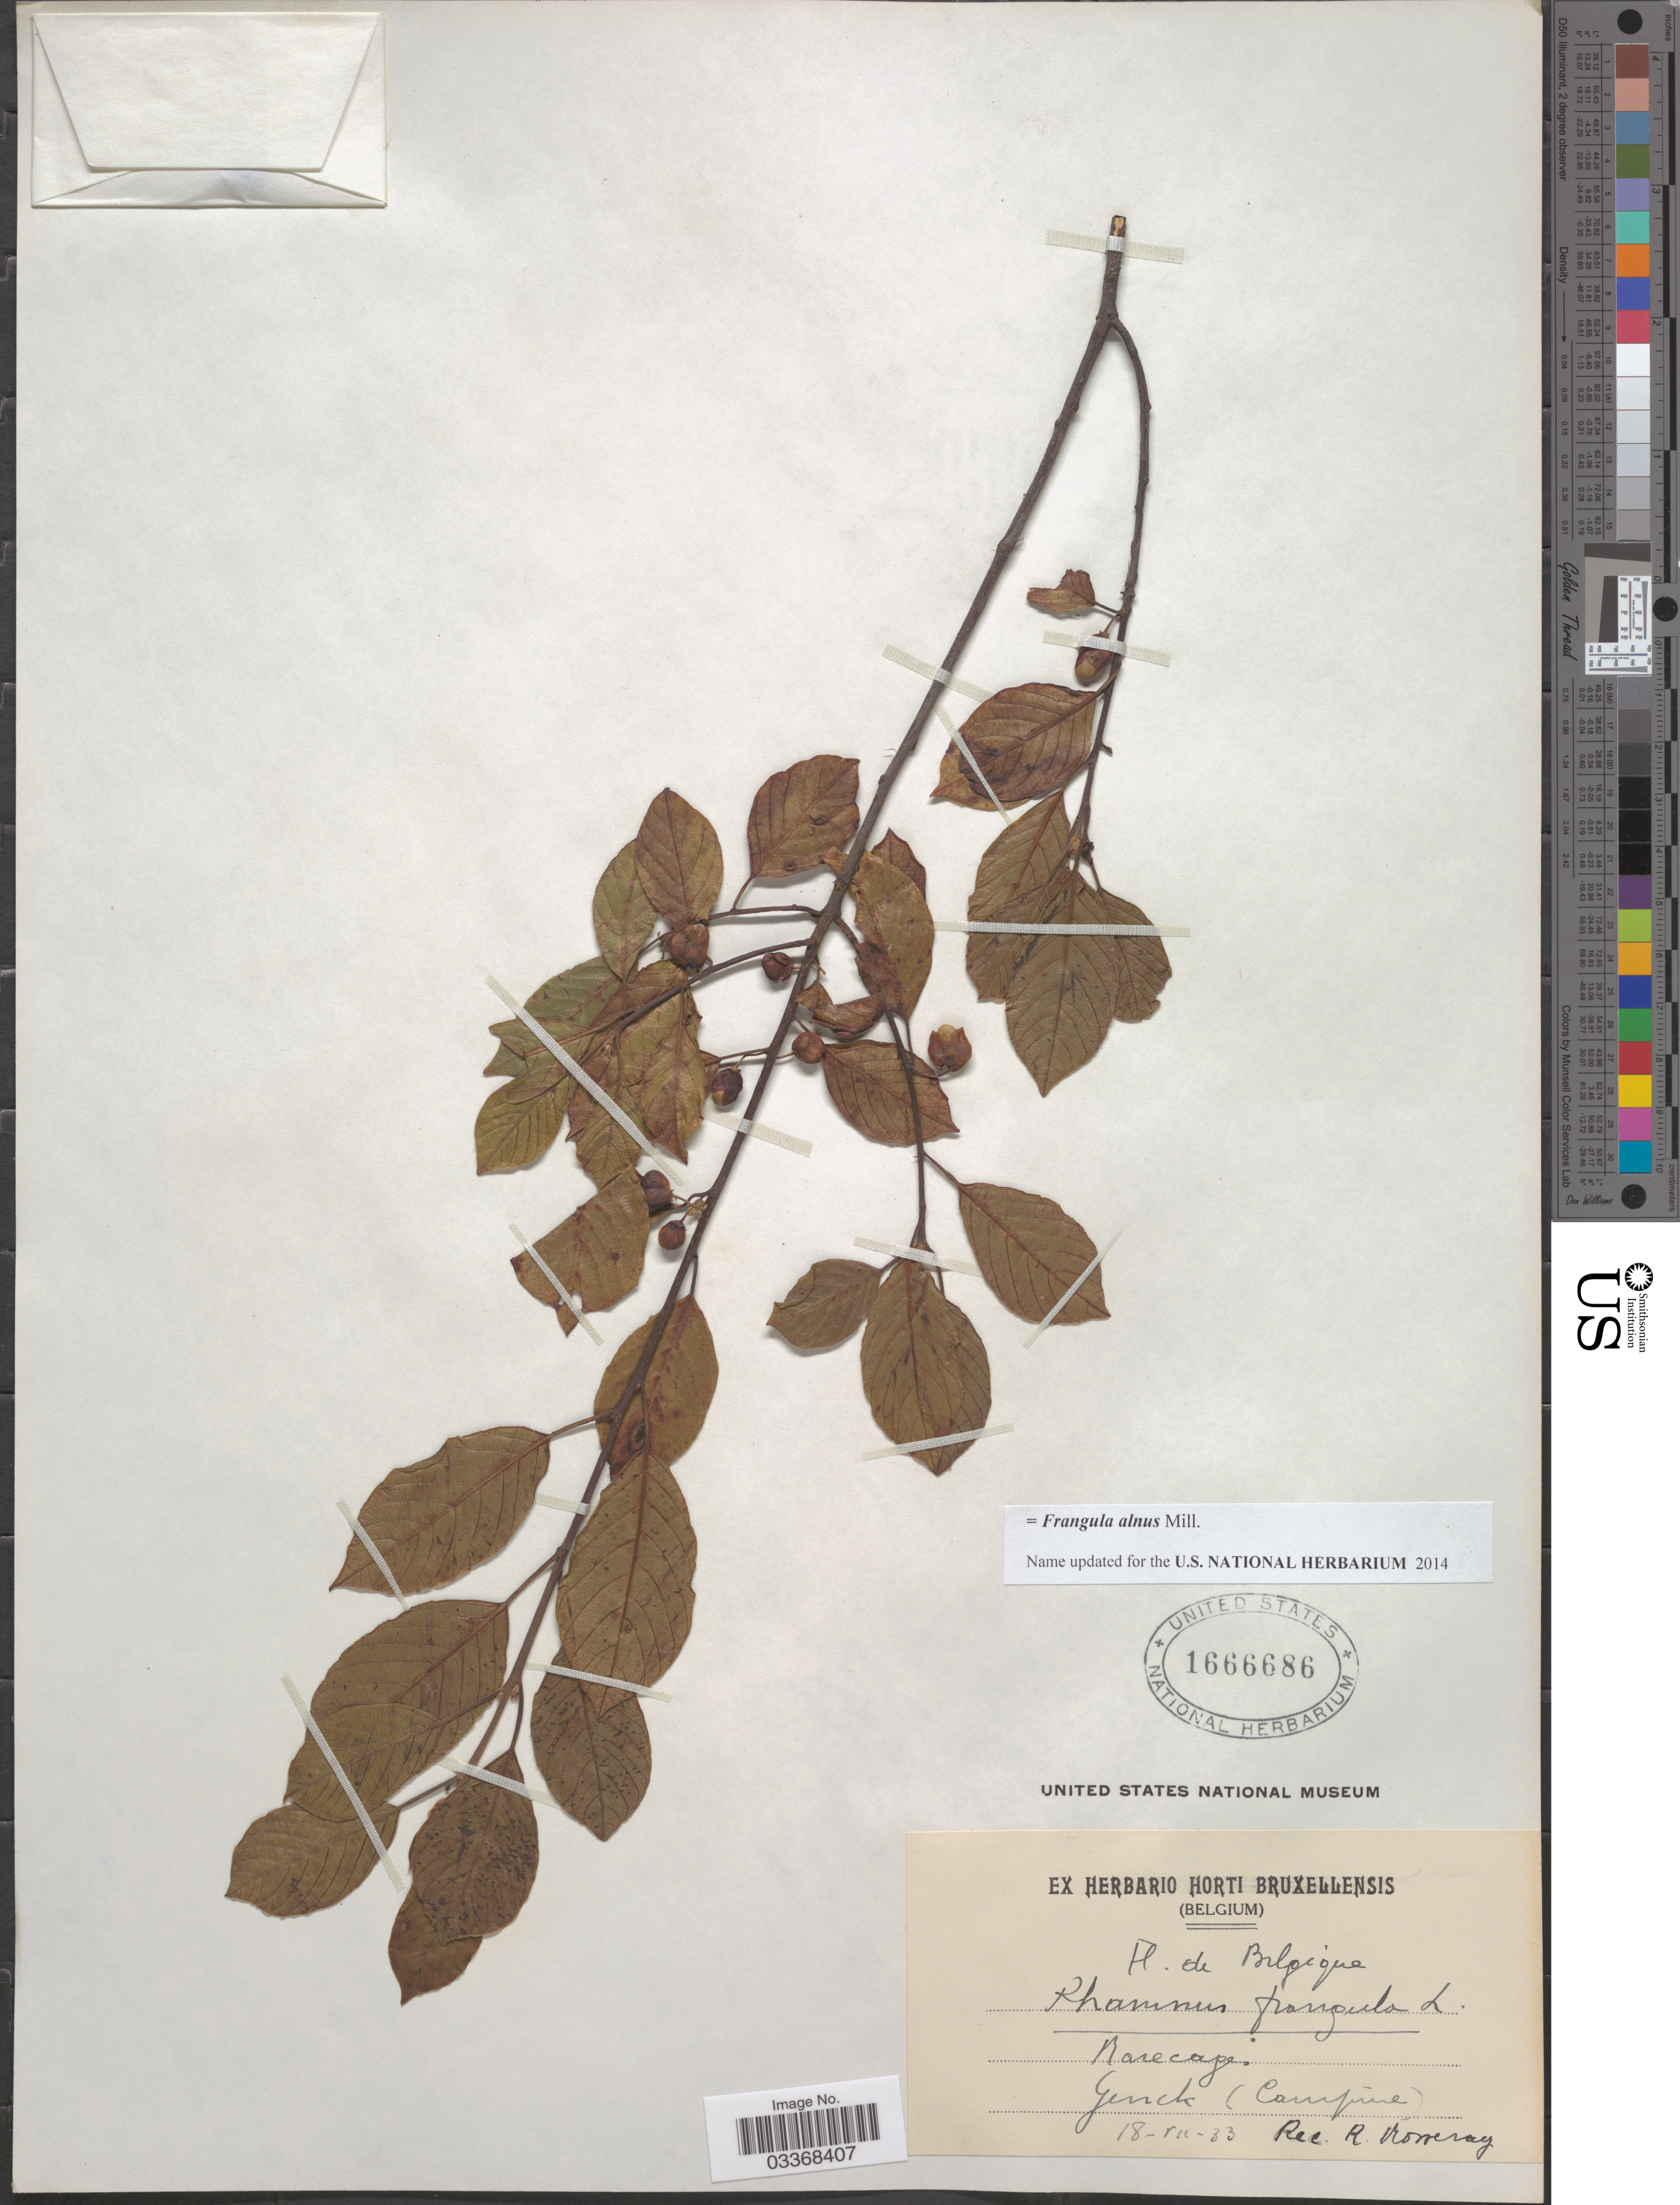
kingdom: Plantae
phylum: Tracheophyta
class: Magnoliopsida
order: Rosales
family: Rhamnaceae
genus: Frangula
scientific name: Frangula alnus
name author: Mill.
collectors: R. Moneray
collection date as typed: Transcribed d/m/y: 18/7/33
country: Belgium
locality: Barecaje. [interpreted] Genck (Campine).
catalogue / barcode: US 1666686